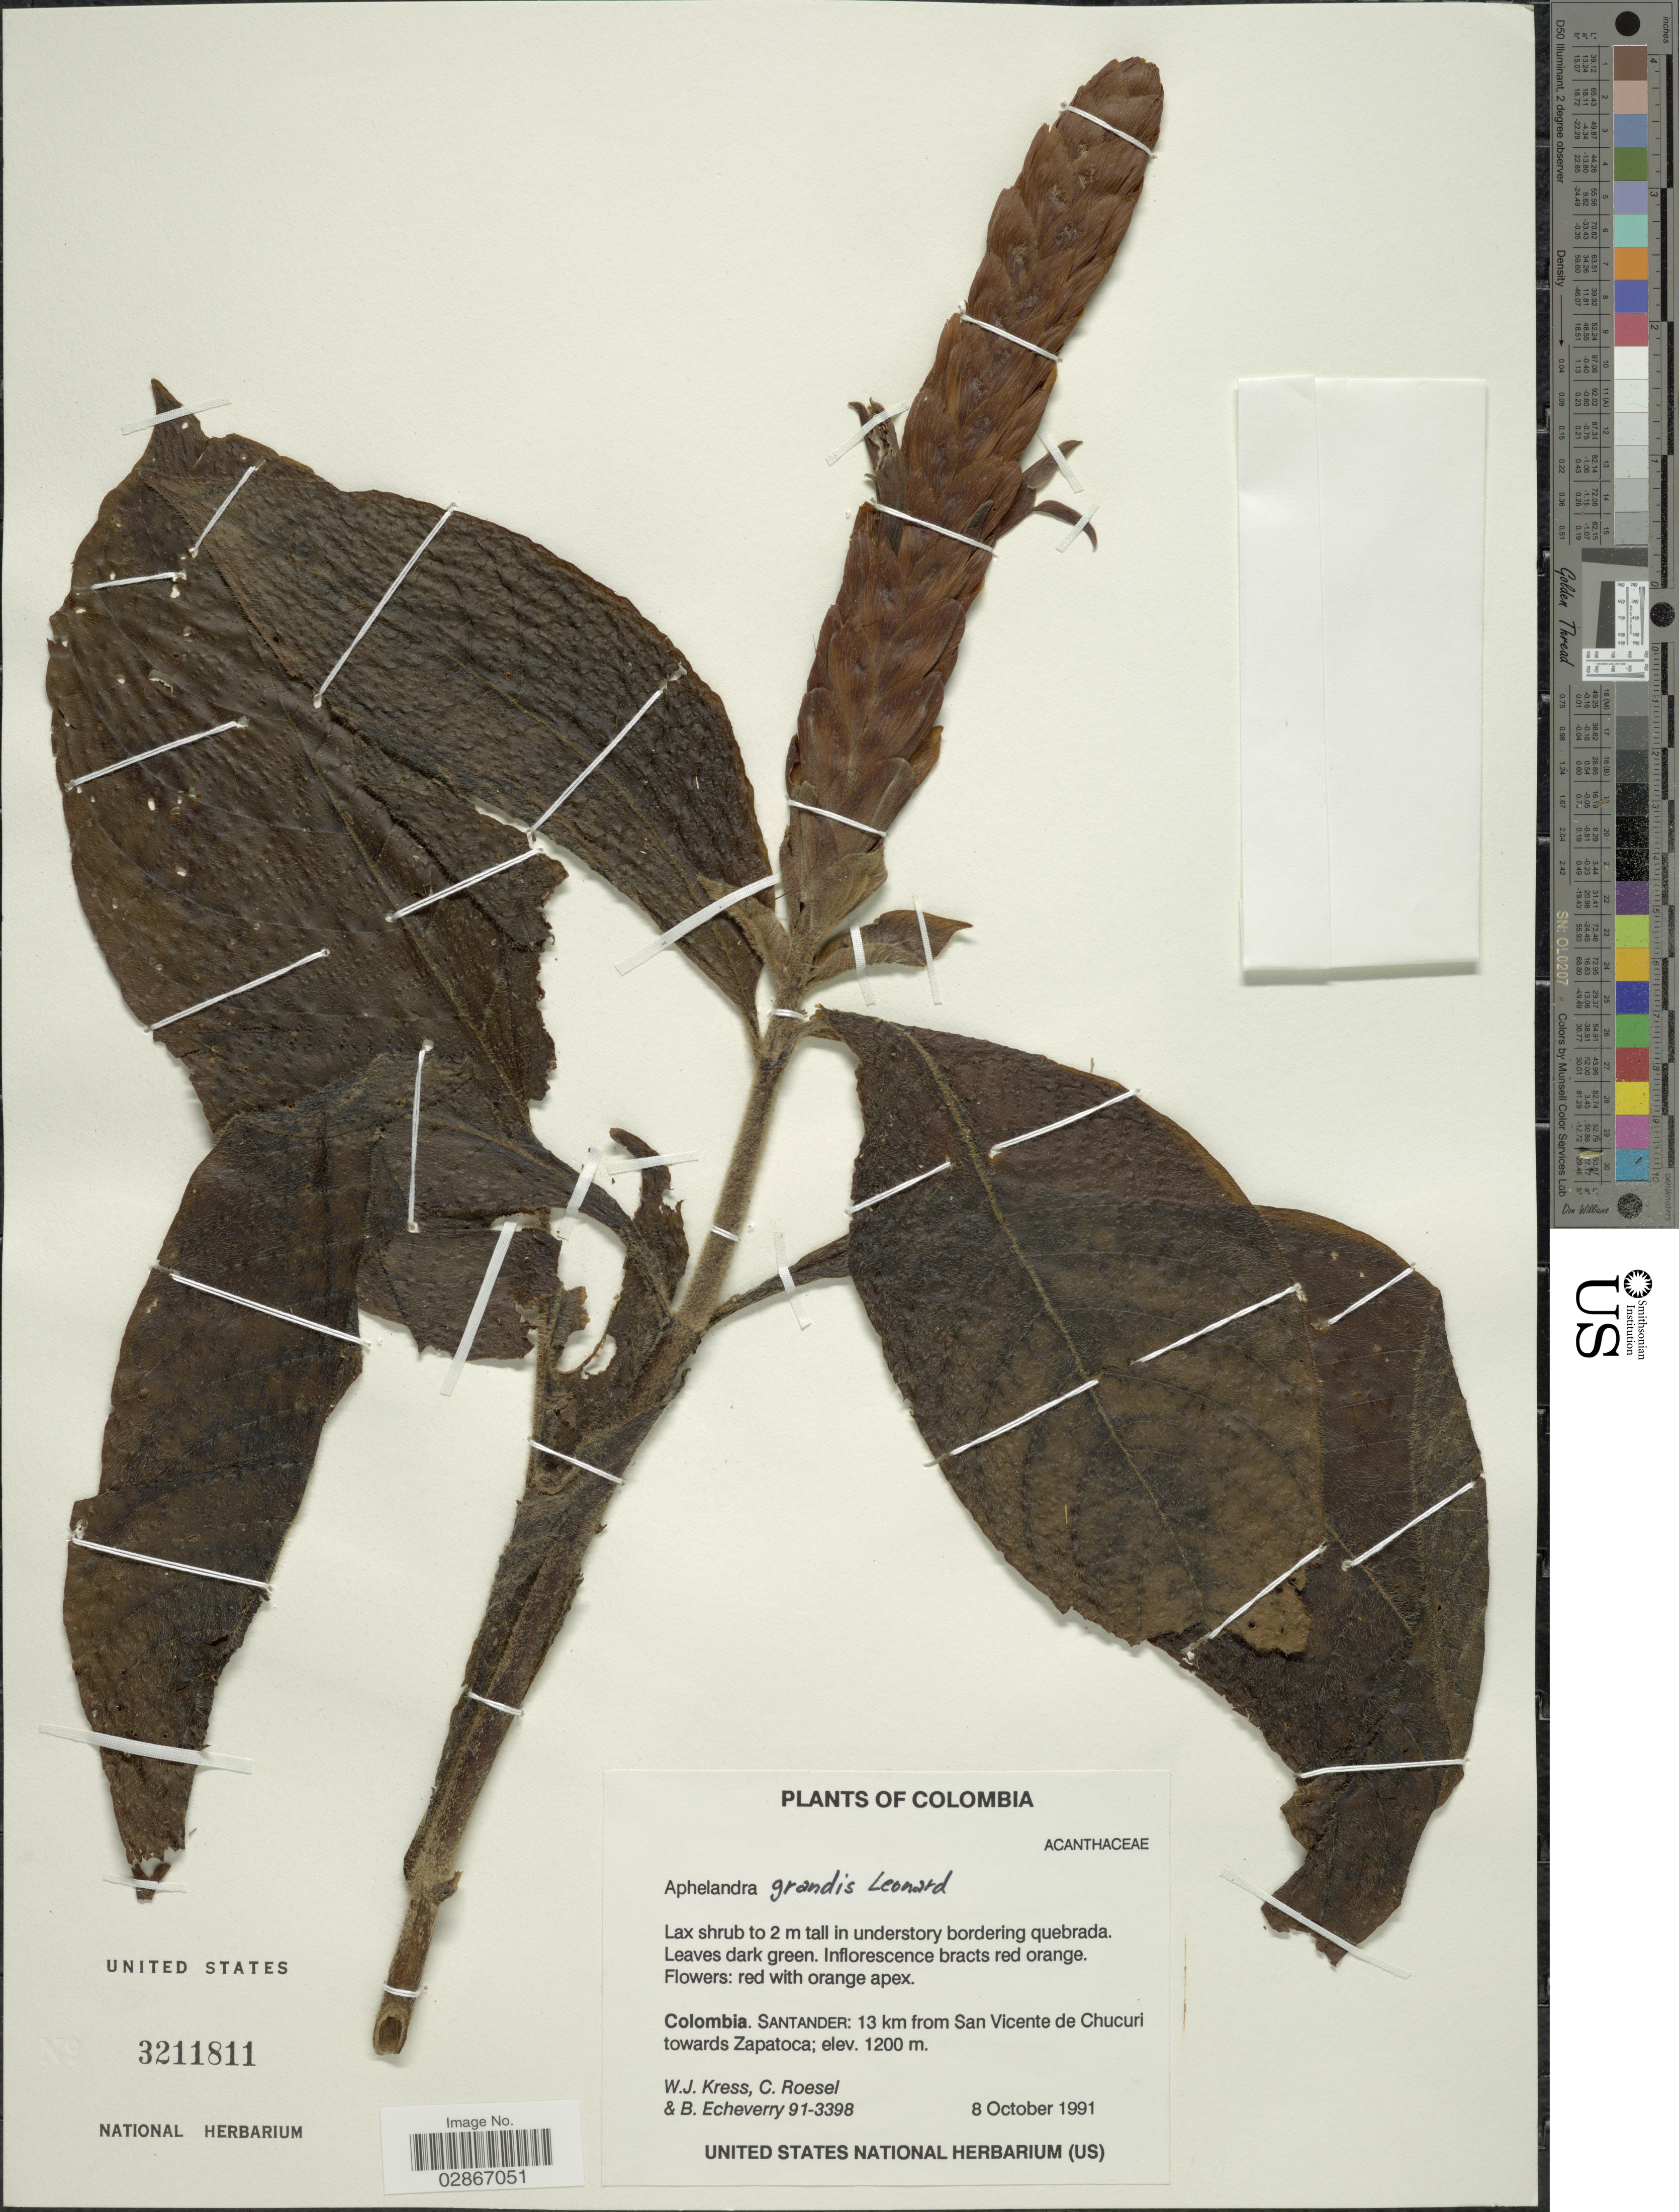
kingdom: Plantae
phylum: Tracheophyta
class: Magnoliopsida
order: Lamiales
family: Acanthaceae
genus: Aphelandra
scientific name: Aphelandra grandis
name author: Leonard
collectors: W. J. Kress, C. S. Roesel & B. Echeverry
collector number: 91-3398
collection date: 1991-10-08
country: Colombia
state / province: Santander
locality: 13 km from San Vicente de Chucuri towards Zapatoca.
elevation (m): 1200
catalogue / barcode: US 3211811